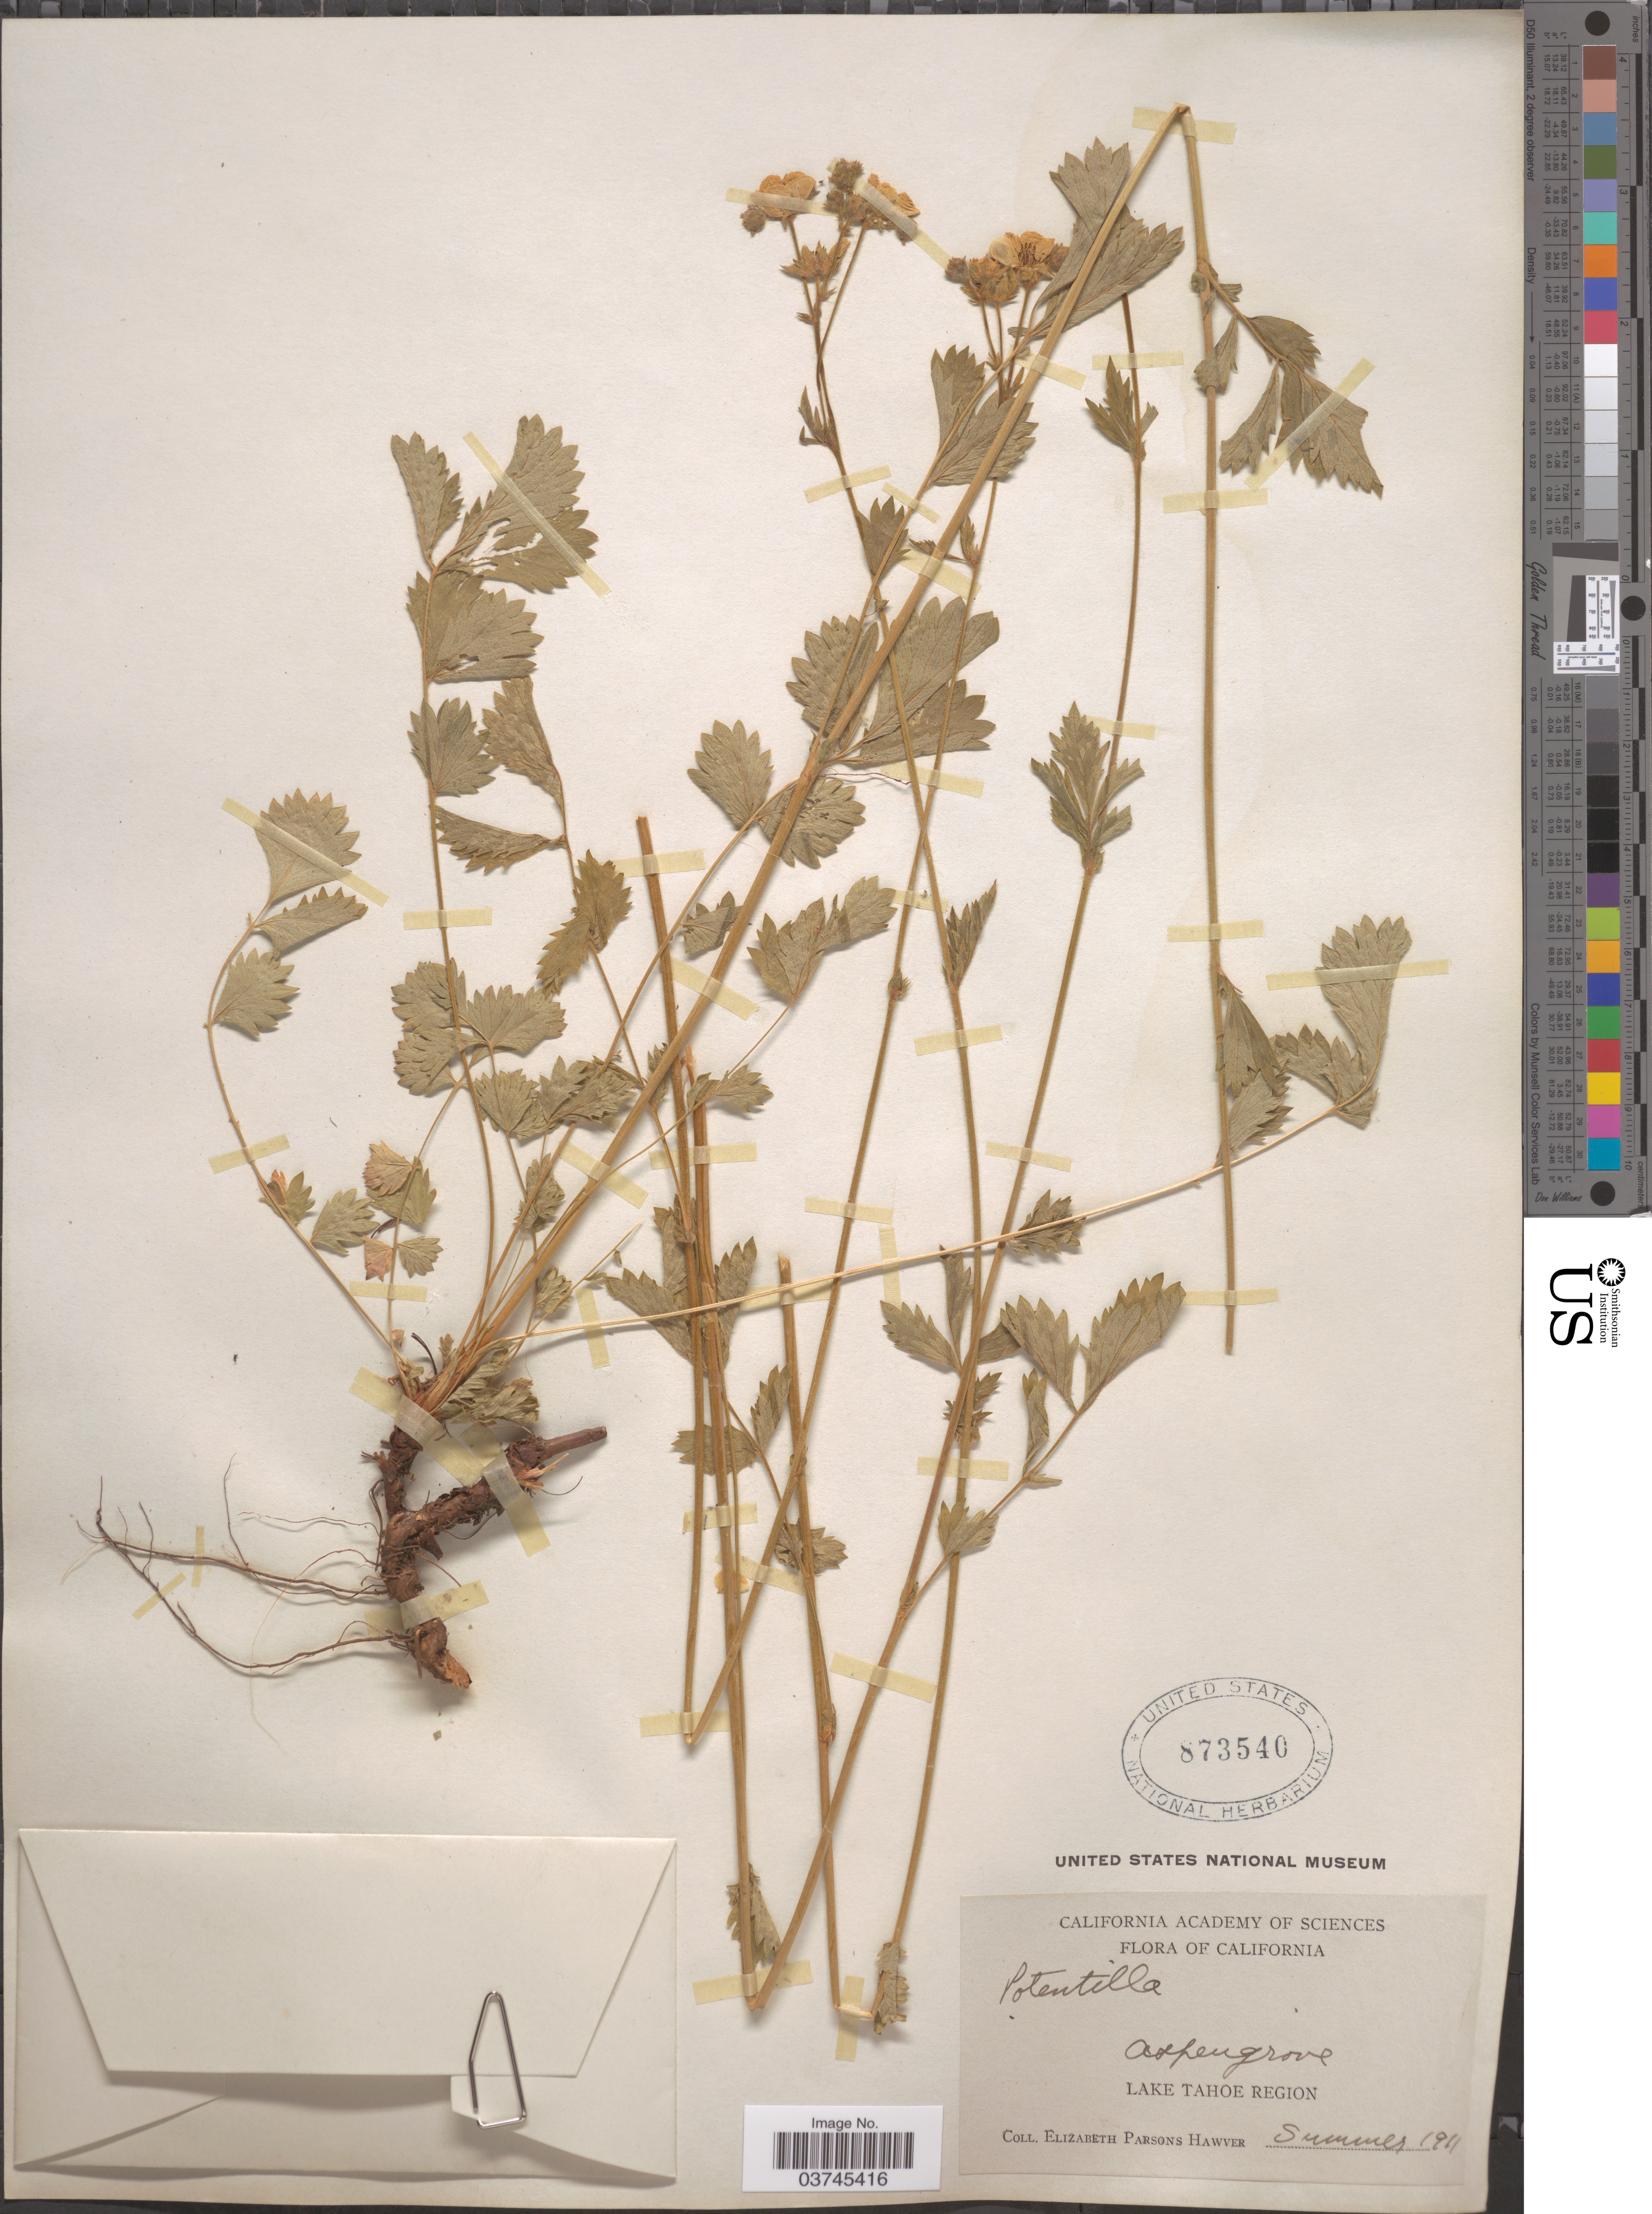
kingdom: Plantae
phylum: Tracheophyta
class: Magnoliopsida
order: Rosales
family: Rosaceae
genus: Drymocallis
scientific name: Drymocallis sp.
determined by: Strong, Mark T., (BOT), Smithsonian Institution - National Museum of Natural History (UNITED STATES)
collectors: E. Hawver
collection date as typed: Summer 1911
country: United States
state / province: California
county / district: Nevada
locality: Aspengrove. Lake Tahoe Region.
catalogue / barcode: US 873540